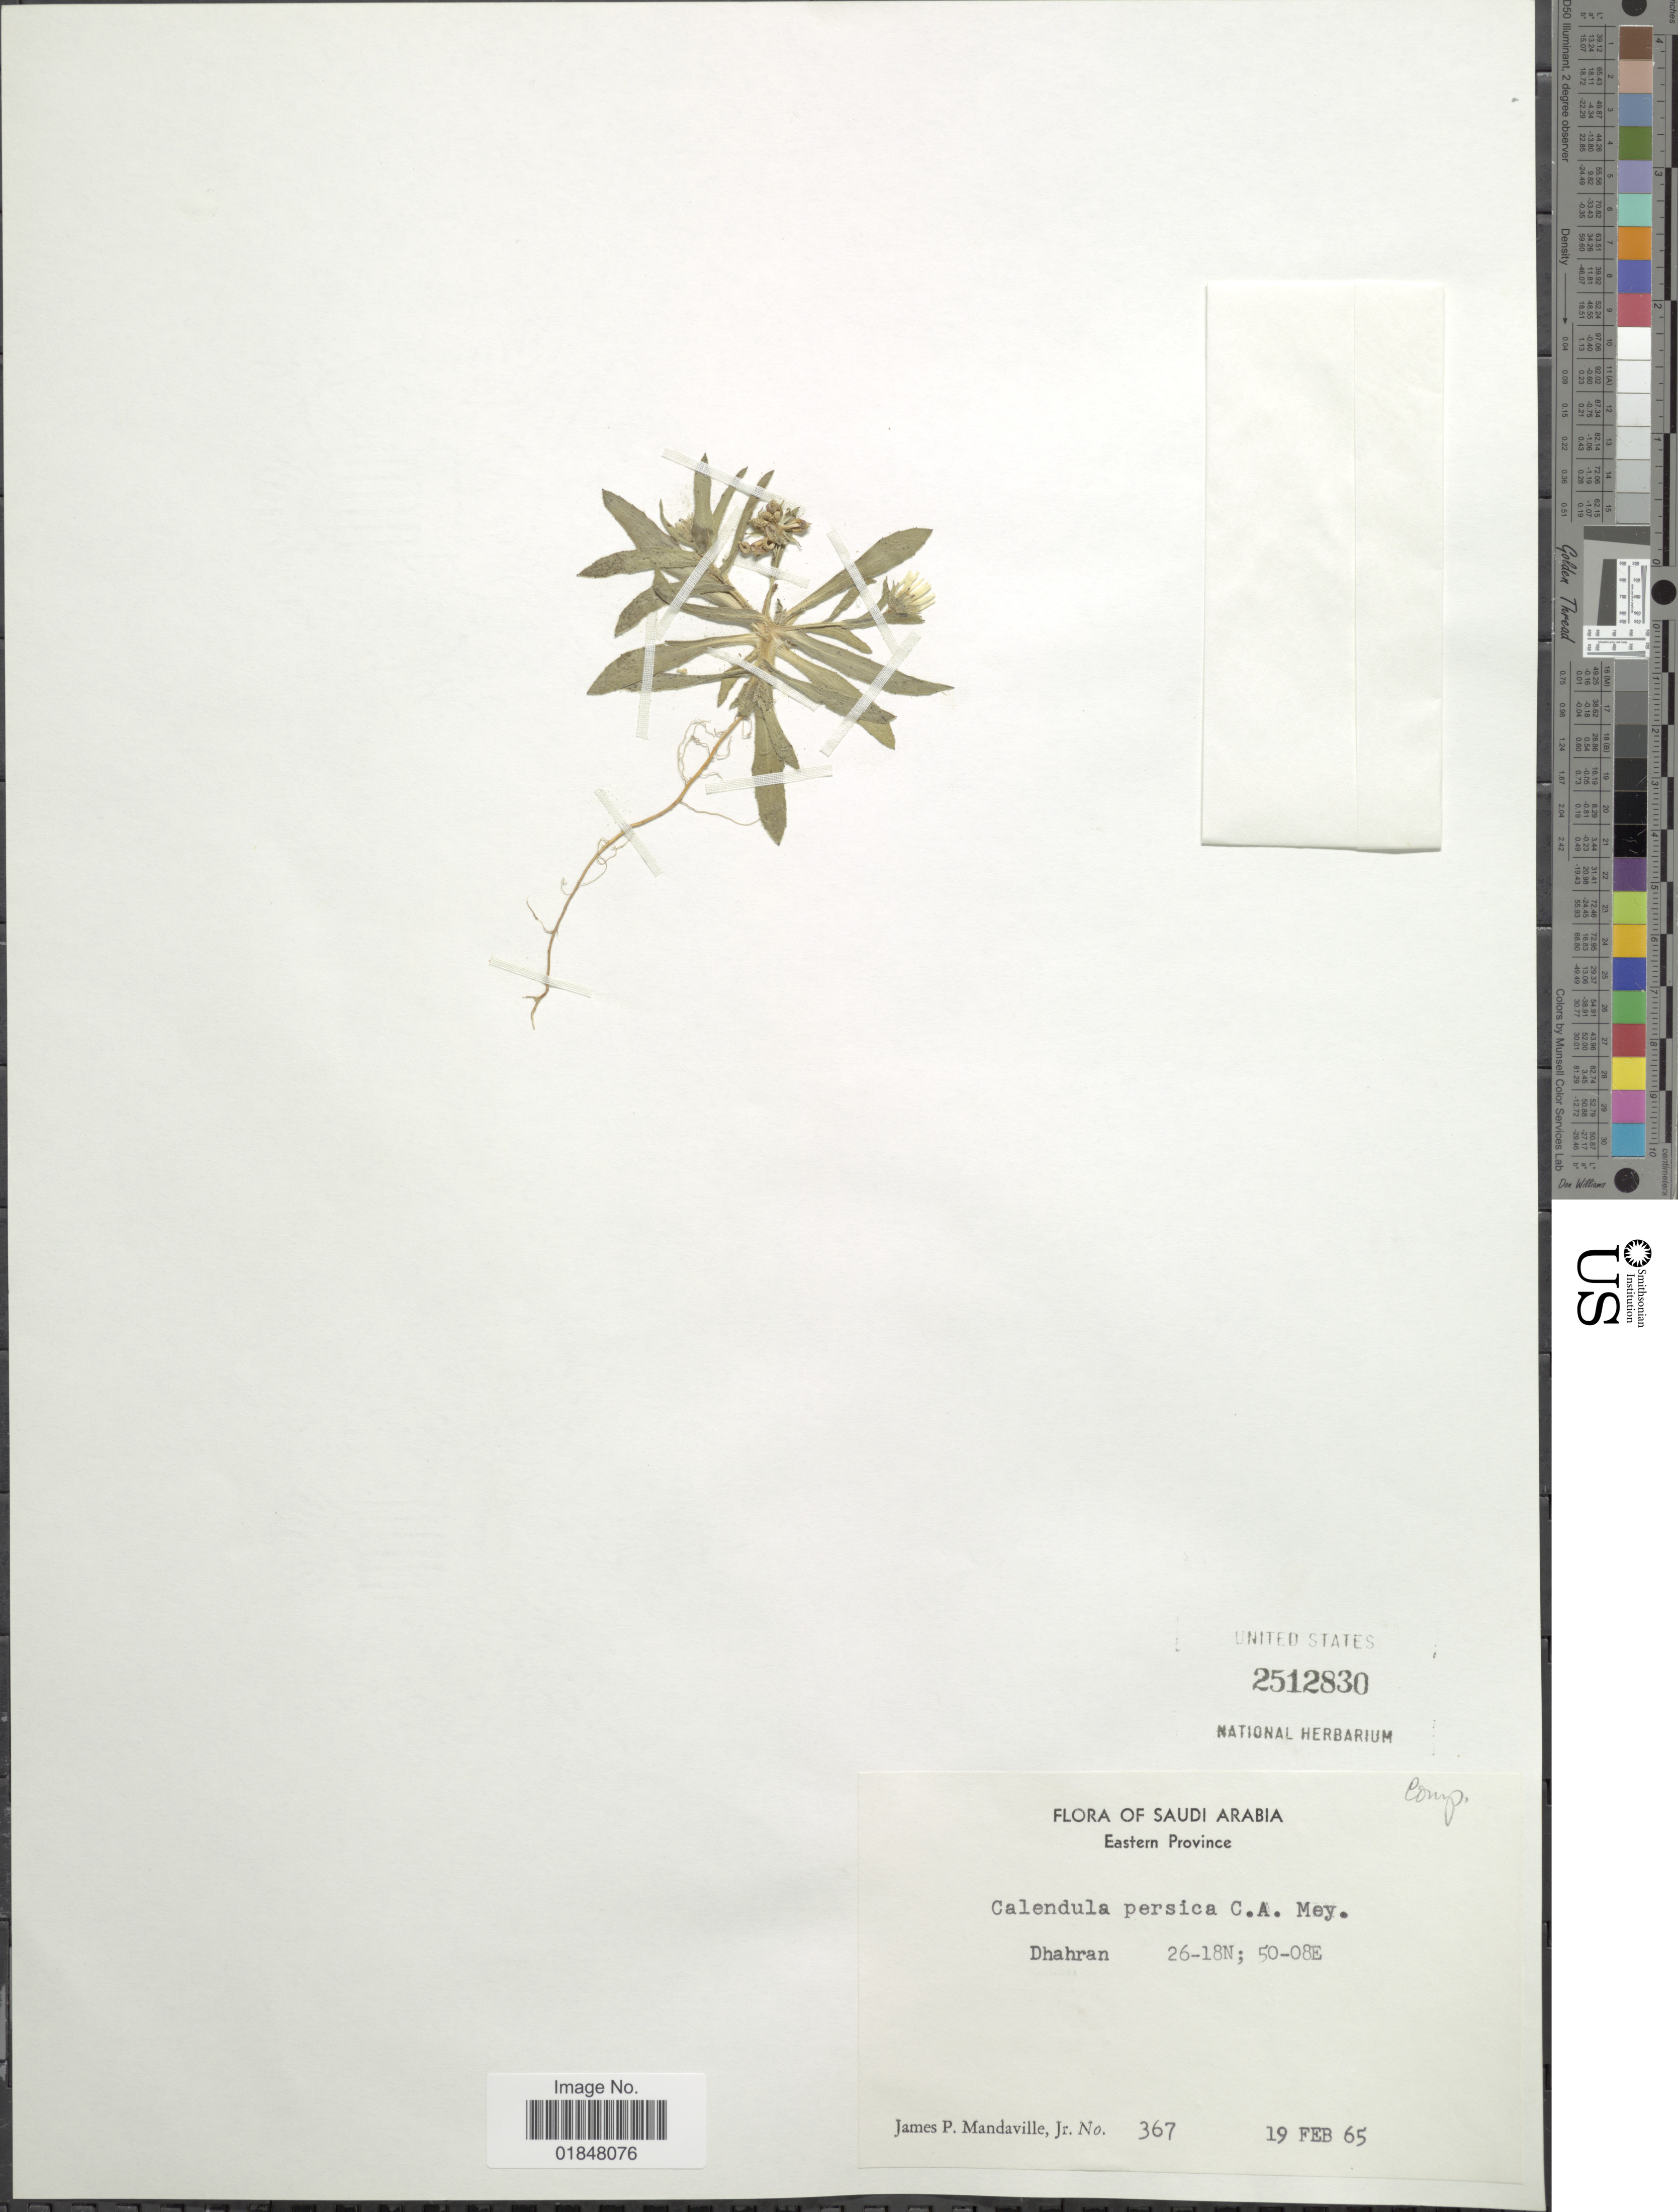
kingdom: Plantae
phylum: Tracheophyta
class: Magnoliopsida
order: Asterales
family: Asteraceae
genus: Calendula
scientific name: Calendula arvensis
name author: L.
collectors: J. Mandaville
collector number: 367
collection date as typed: Transcribed d/m/y: 19/2/65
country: Saudi Arabia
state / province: Ash Sharqiyah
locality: Eastern Province, Dhahran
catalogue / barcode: US 2512830